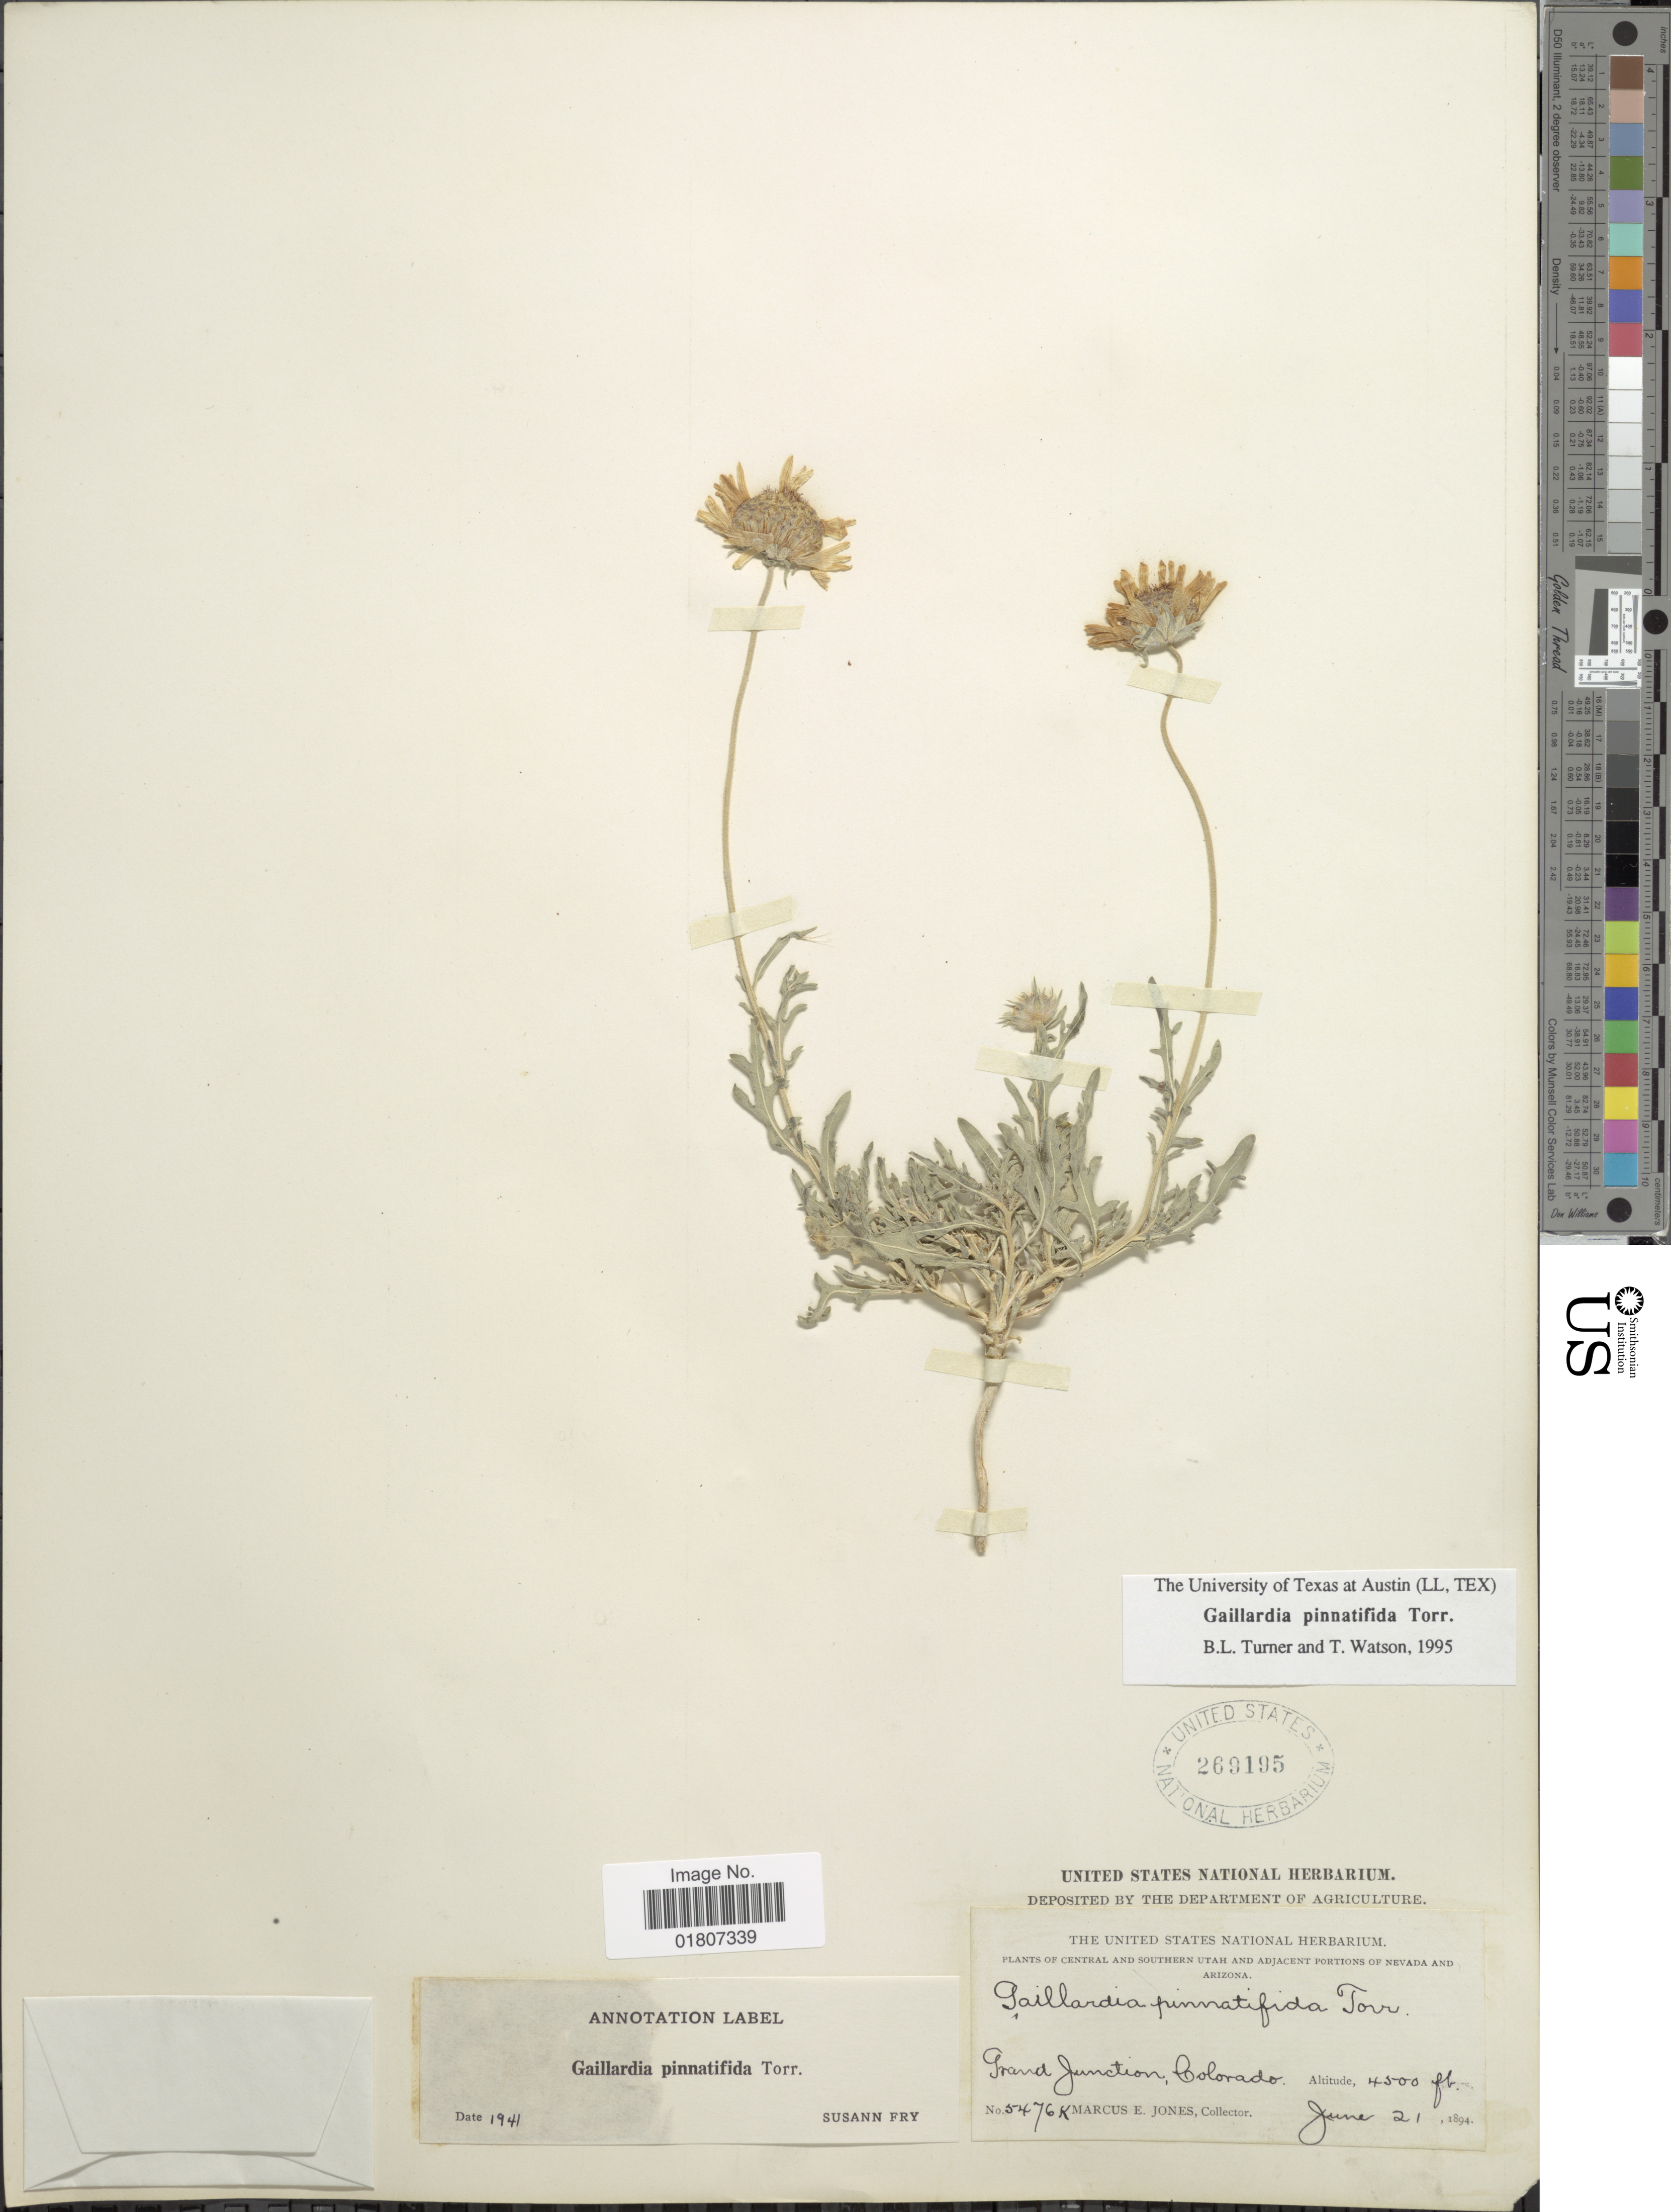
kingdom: Plantae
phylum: Tracheophyta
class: Magnoliopsida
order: Asterales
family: Asteraceae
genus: Gaillardia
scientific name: Gaillardia pinnatifida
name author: Torr.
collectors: M. E. Jones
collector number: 5476k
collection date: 1894-06-21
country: United States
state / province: Colorado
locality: Grand Junction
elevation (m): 1372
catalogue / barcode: US 269195